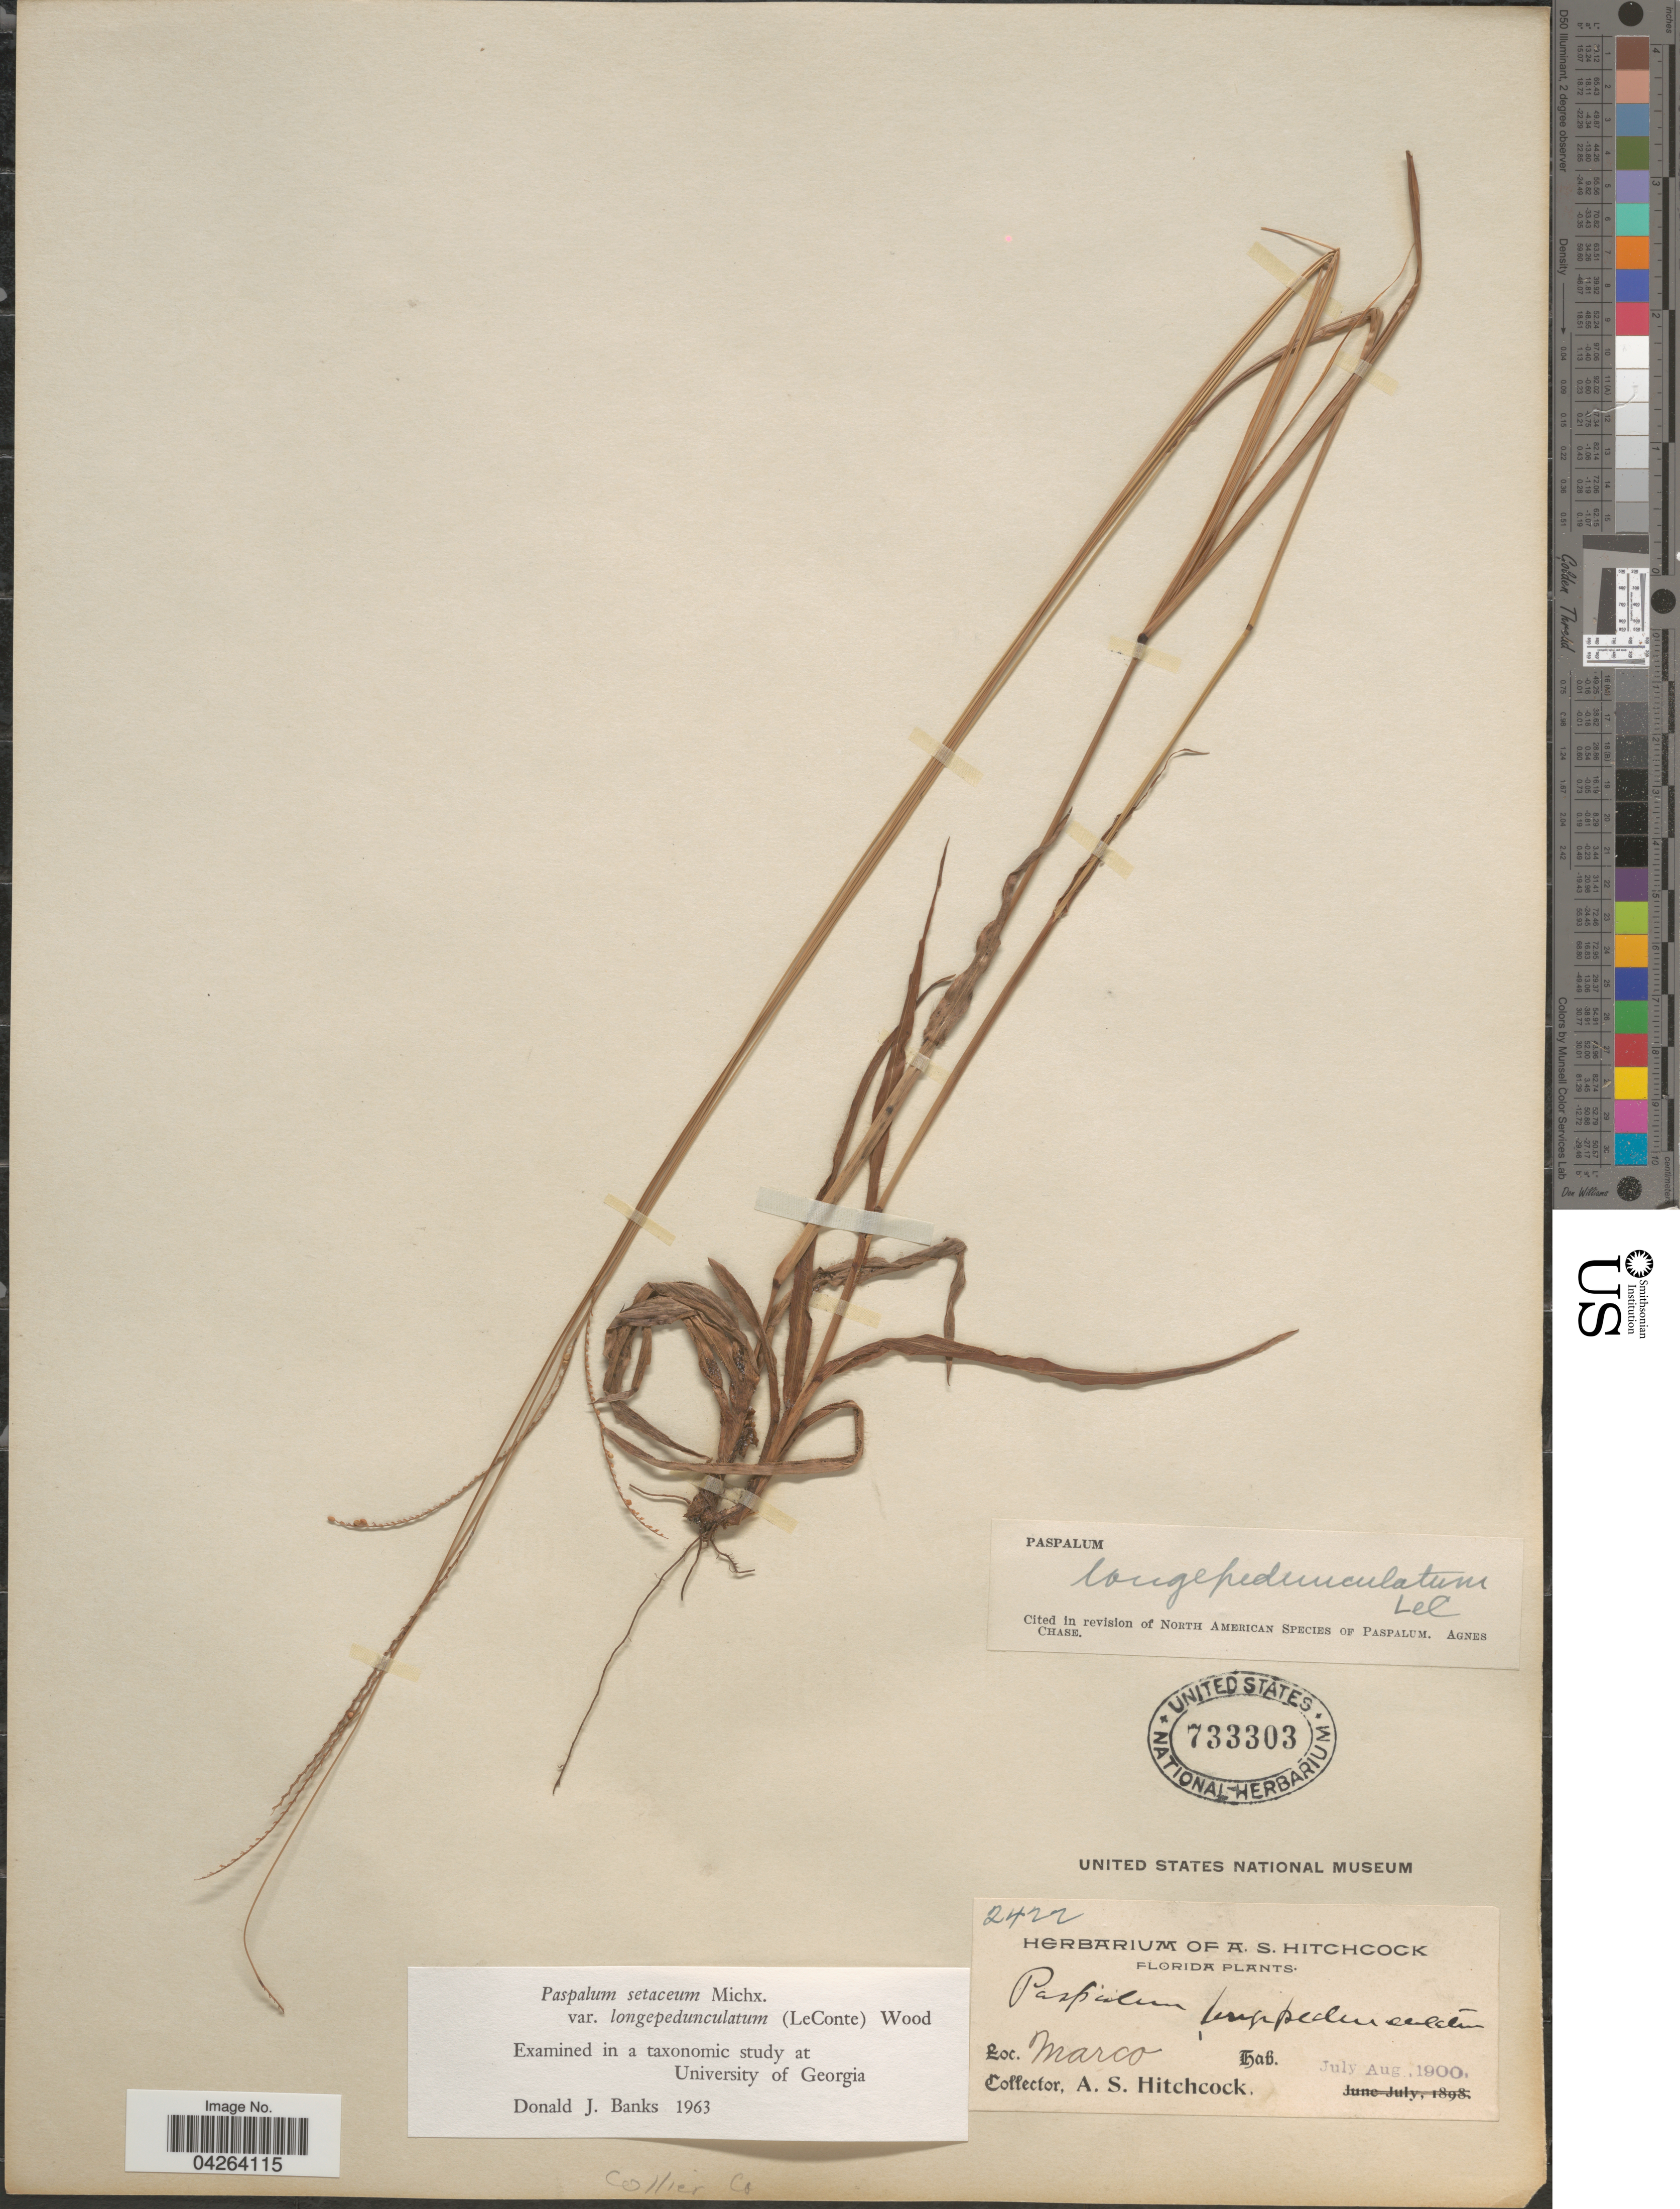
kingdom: Plantae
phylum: Tracheophyta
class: Liliopsida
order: Poales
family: Poaceae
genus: Paspalum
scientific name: Paspalum setaceum var. longipedunculatum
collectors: A. S. Hitchcock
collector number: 2422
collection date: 1900-07/1900-08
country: United States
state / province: Florida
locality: Marco. Collier Co.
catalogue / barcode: US 733303